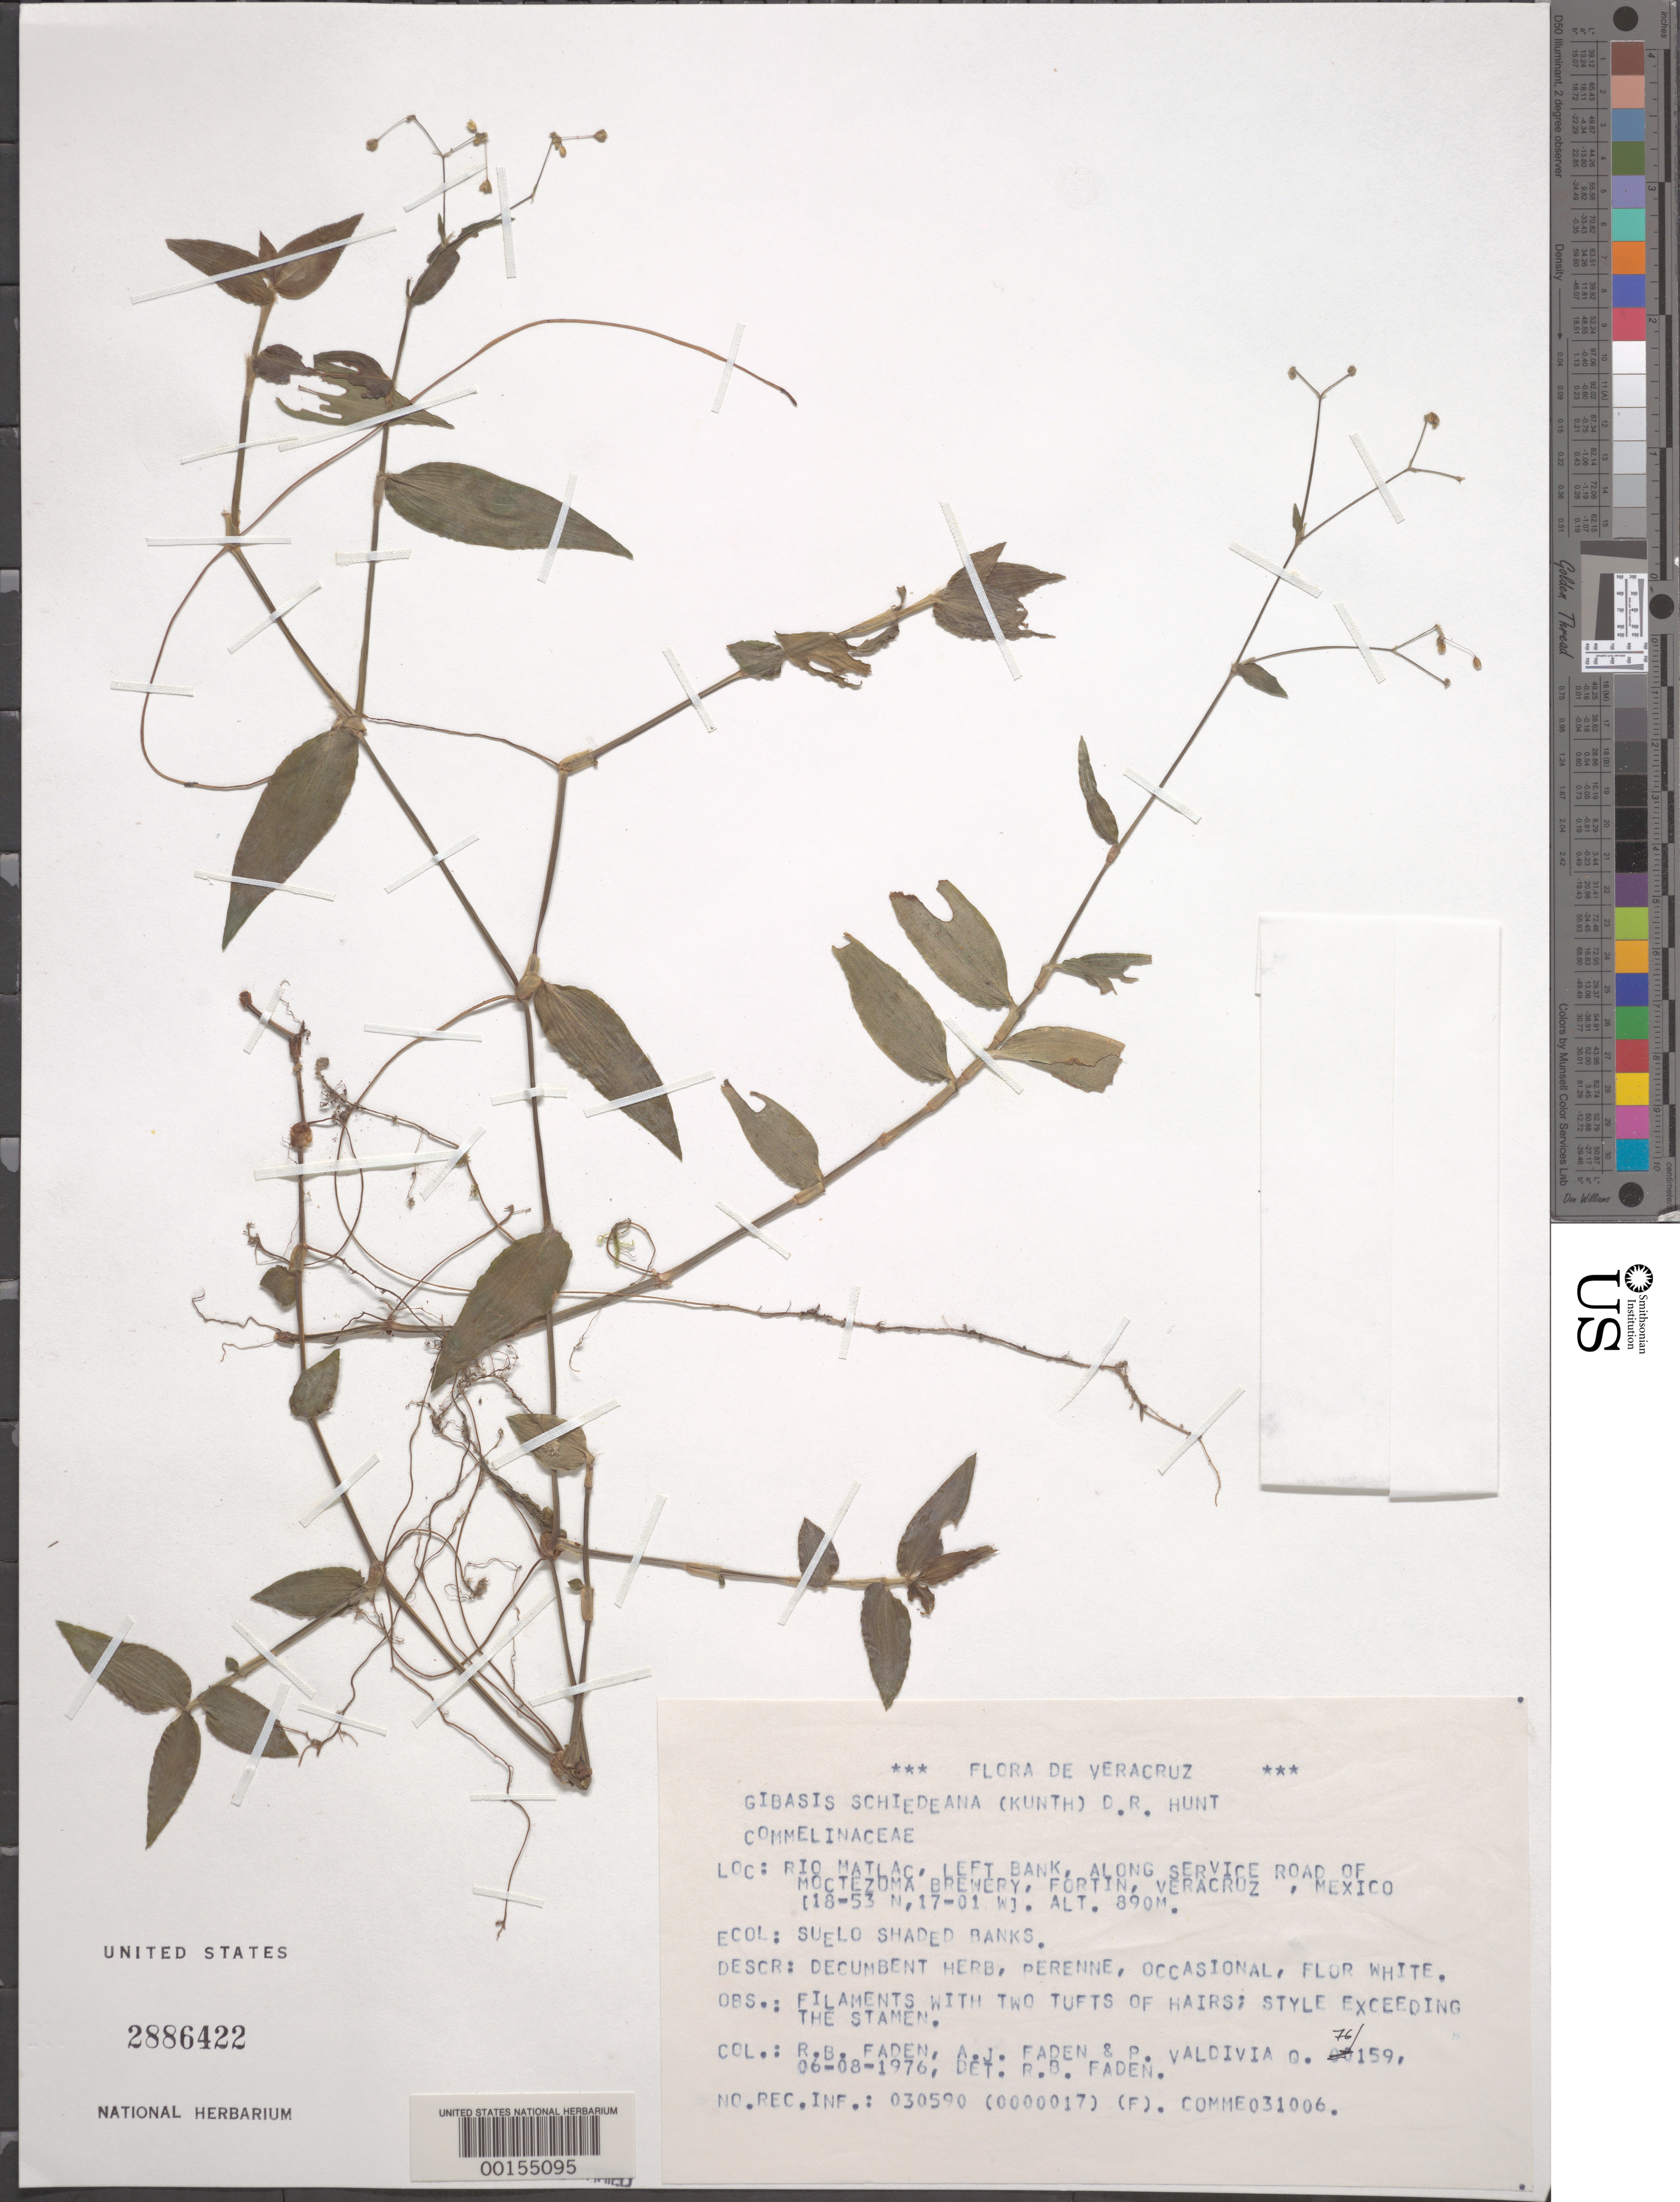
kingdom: Plantae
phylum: Tracheophyta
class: Liliopsida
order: Commelinales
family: Commelinaceae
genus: Gibasis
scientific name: Gibasis pellucida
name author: (M. Martens & Galeotti) D.R. Hunt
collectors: R. B. Faden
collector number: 76/159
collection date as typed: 06 Aug 1976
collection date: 1976-08-06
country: Mexico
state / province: Veracruz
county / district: Fortín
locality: Rio matlac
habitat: Shaded banks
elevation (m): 890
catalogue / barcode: US 2886422